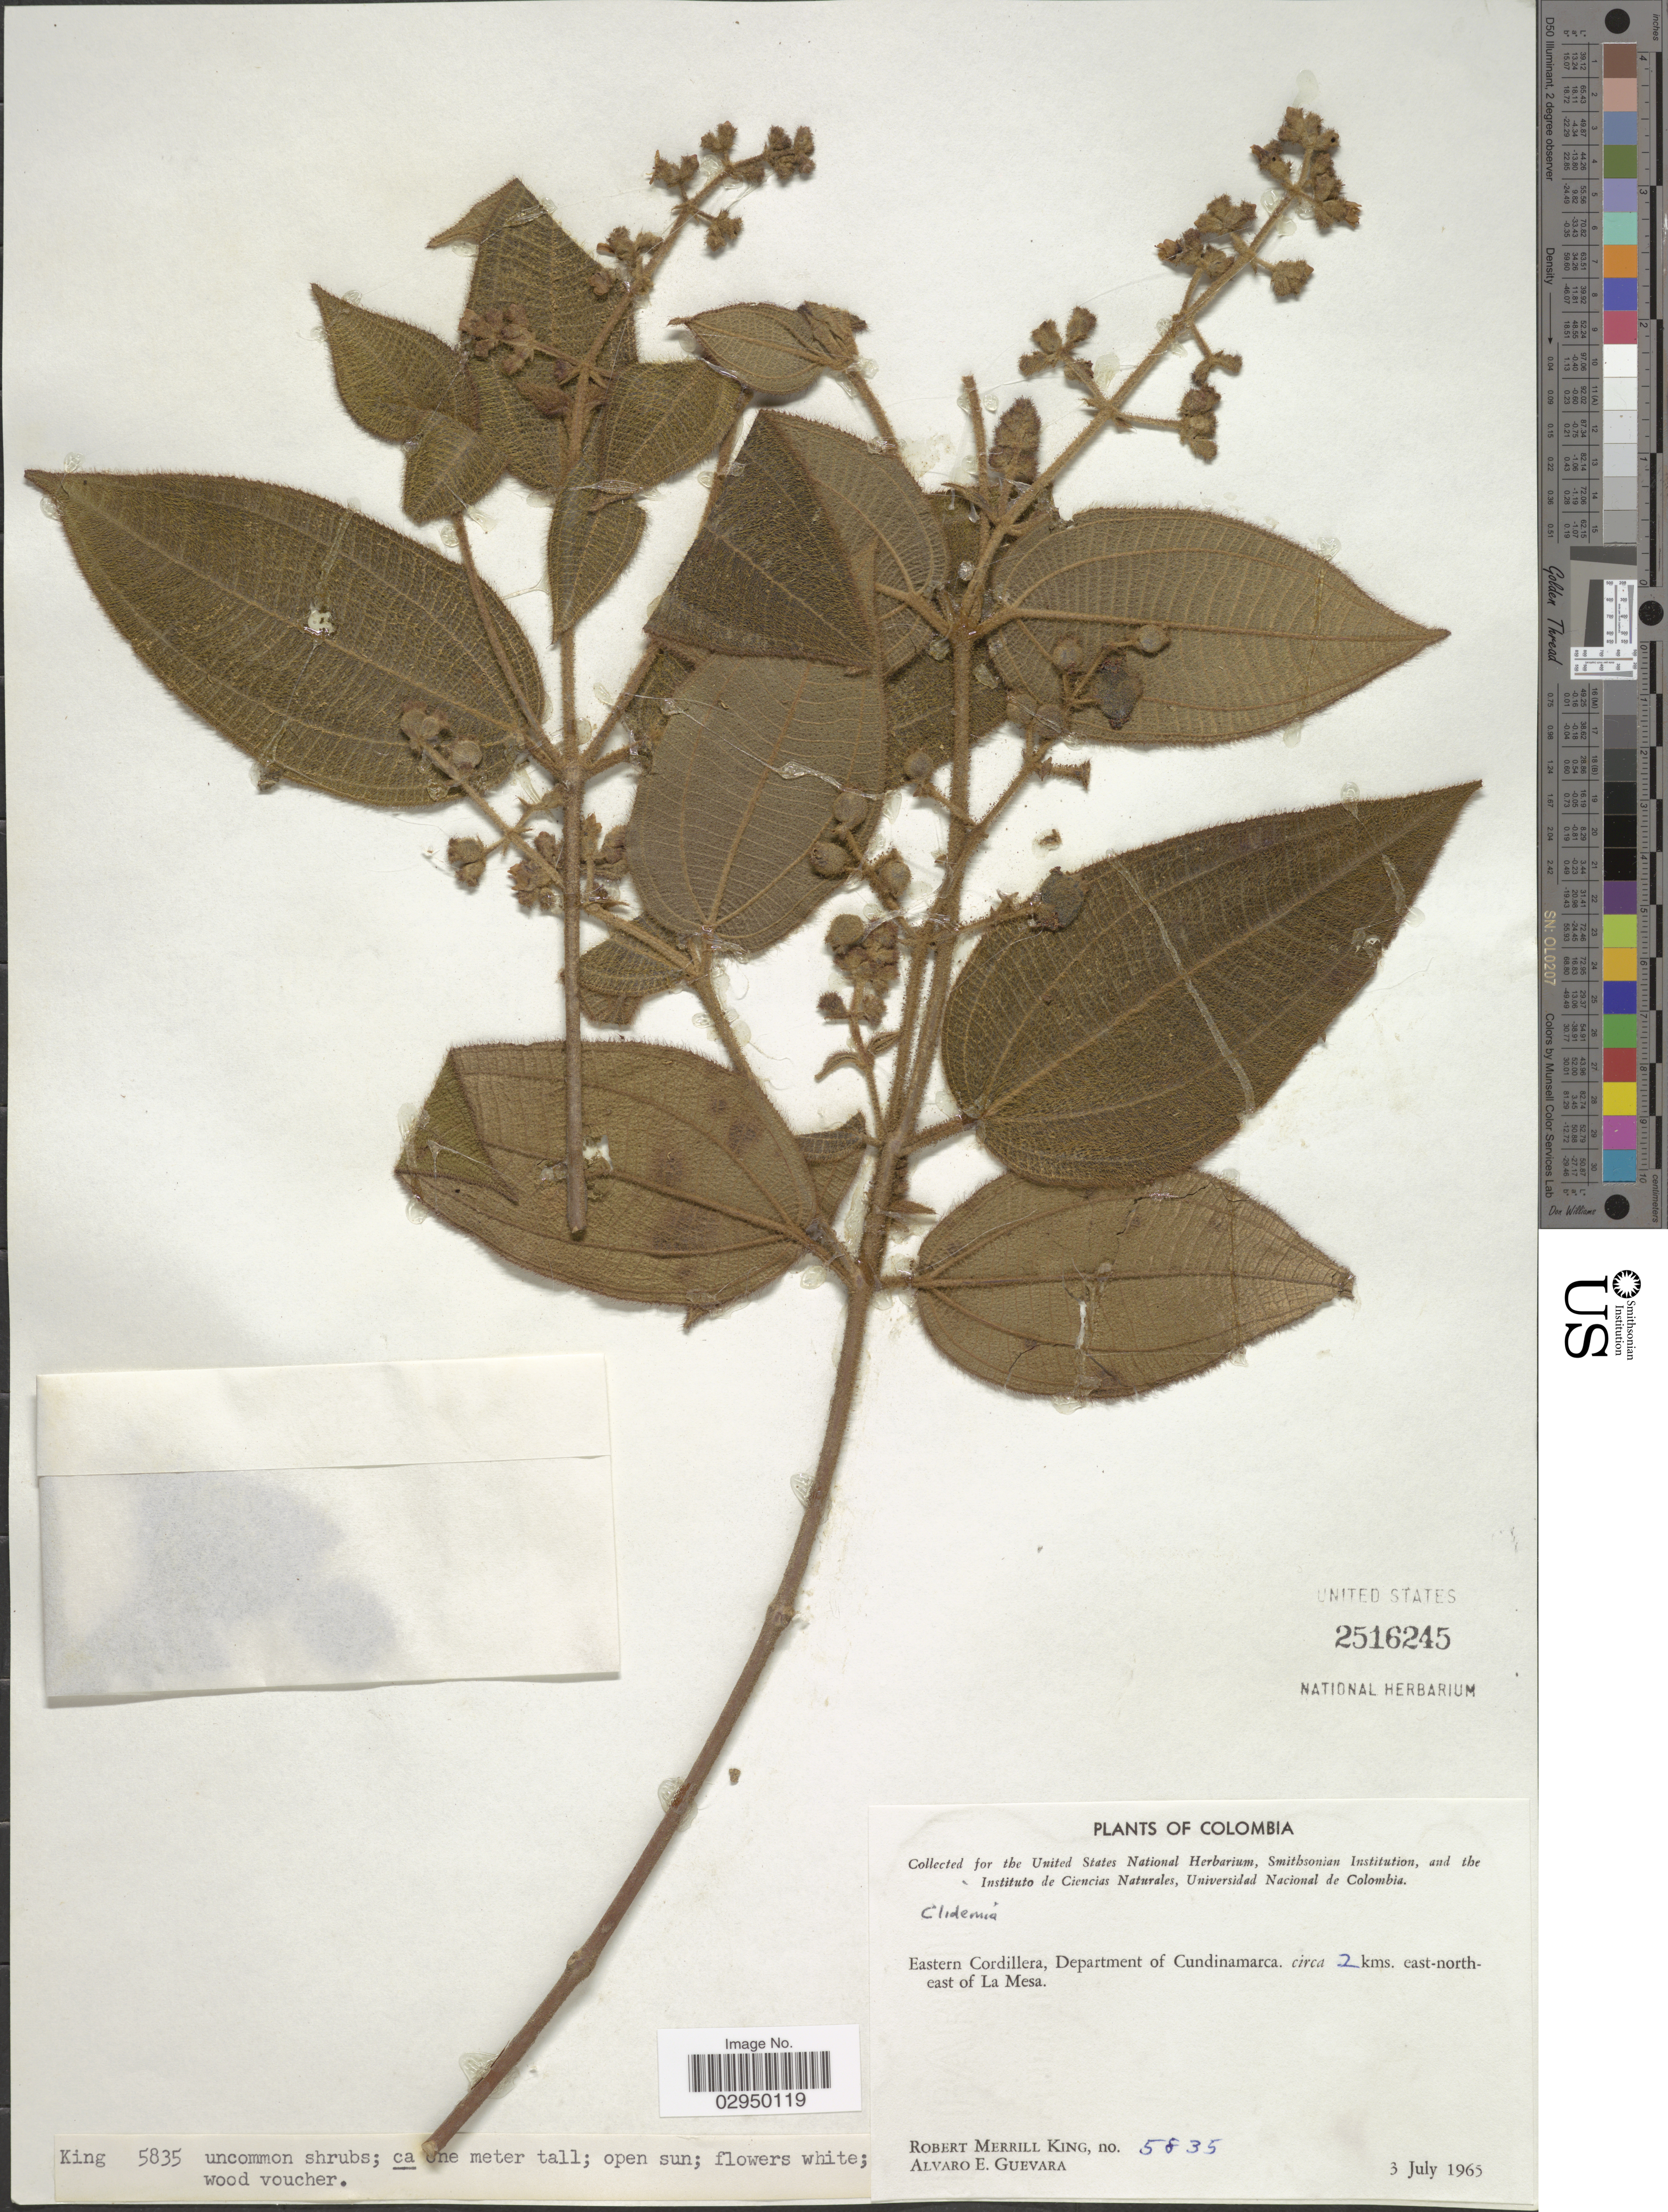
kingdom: Plantae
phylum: Tracheophyta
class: Magnoliopsida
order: Myrtales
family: Melastomataceae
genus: Miconia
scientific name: Miconia neourceolata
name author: Michelang.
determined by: Ferreira-Alves, R.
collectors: R. M. King & A. E. Guevara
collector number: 5835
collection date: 1965-07-03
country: Colombia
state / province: Cundinamarca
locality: Eastern Cordillera, Department of Cundinamarca. Circa 2 kms. east-north-east of La Mesa.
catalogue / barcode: US 2516245